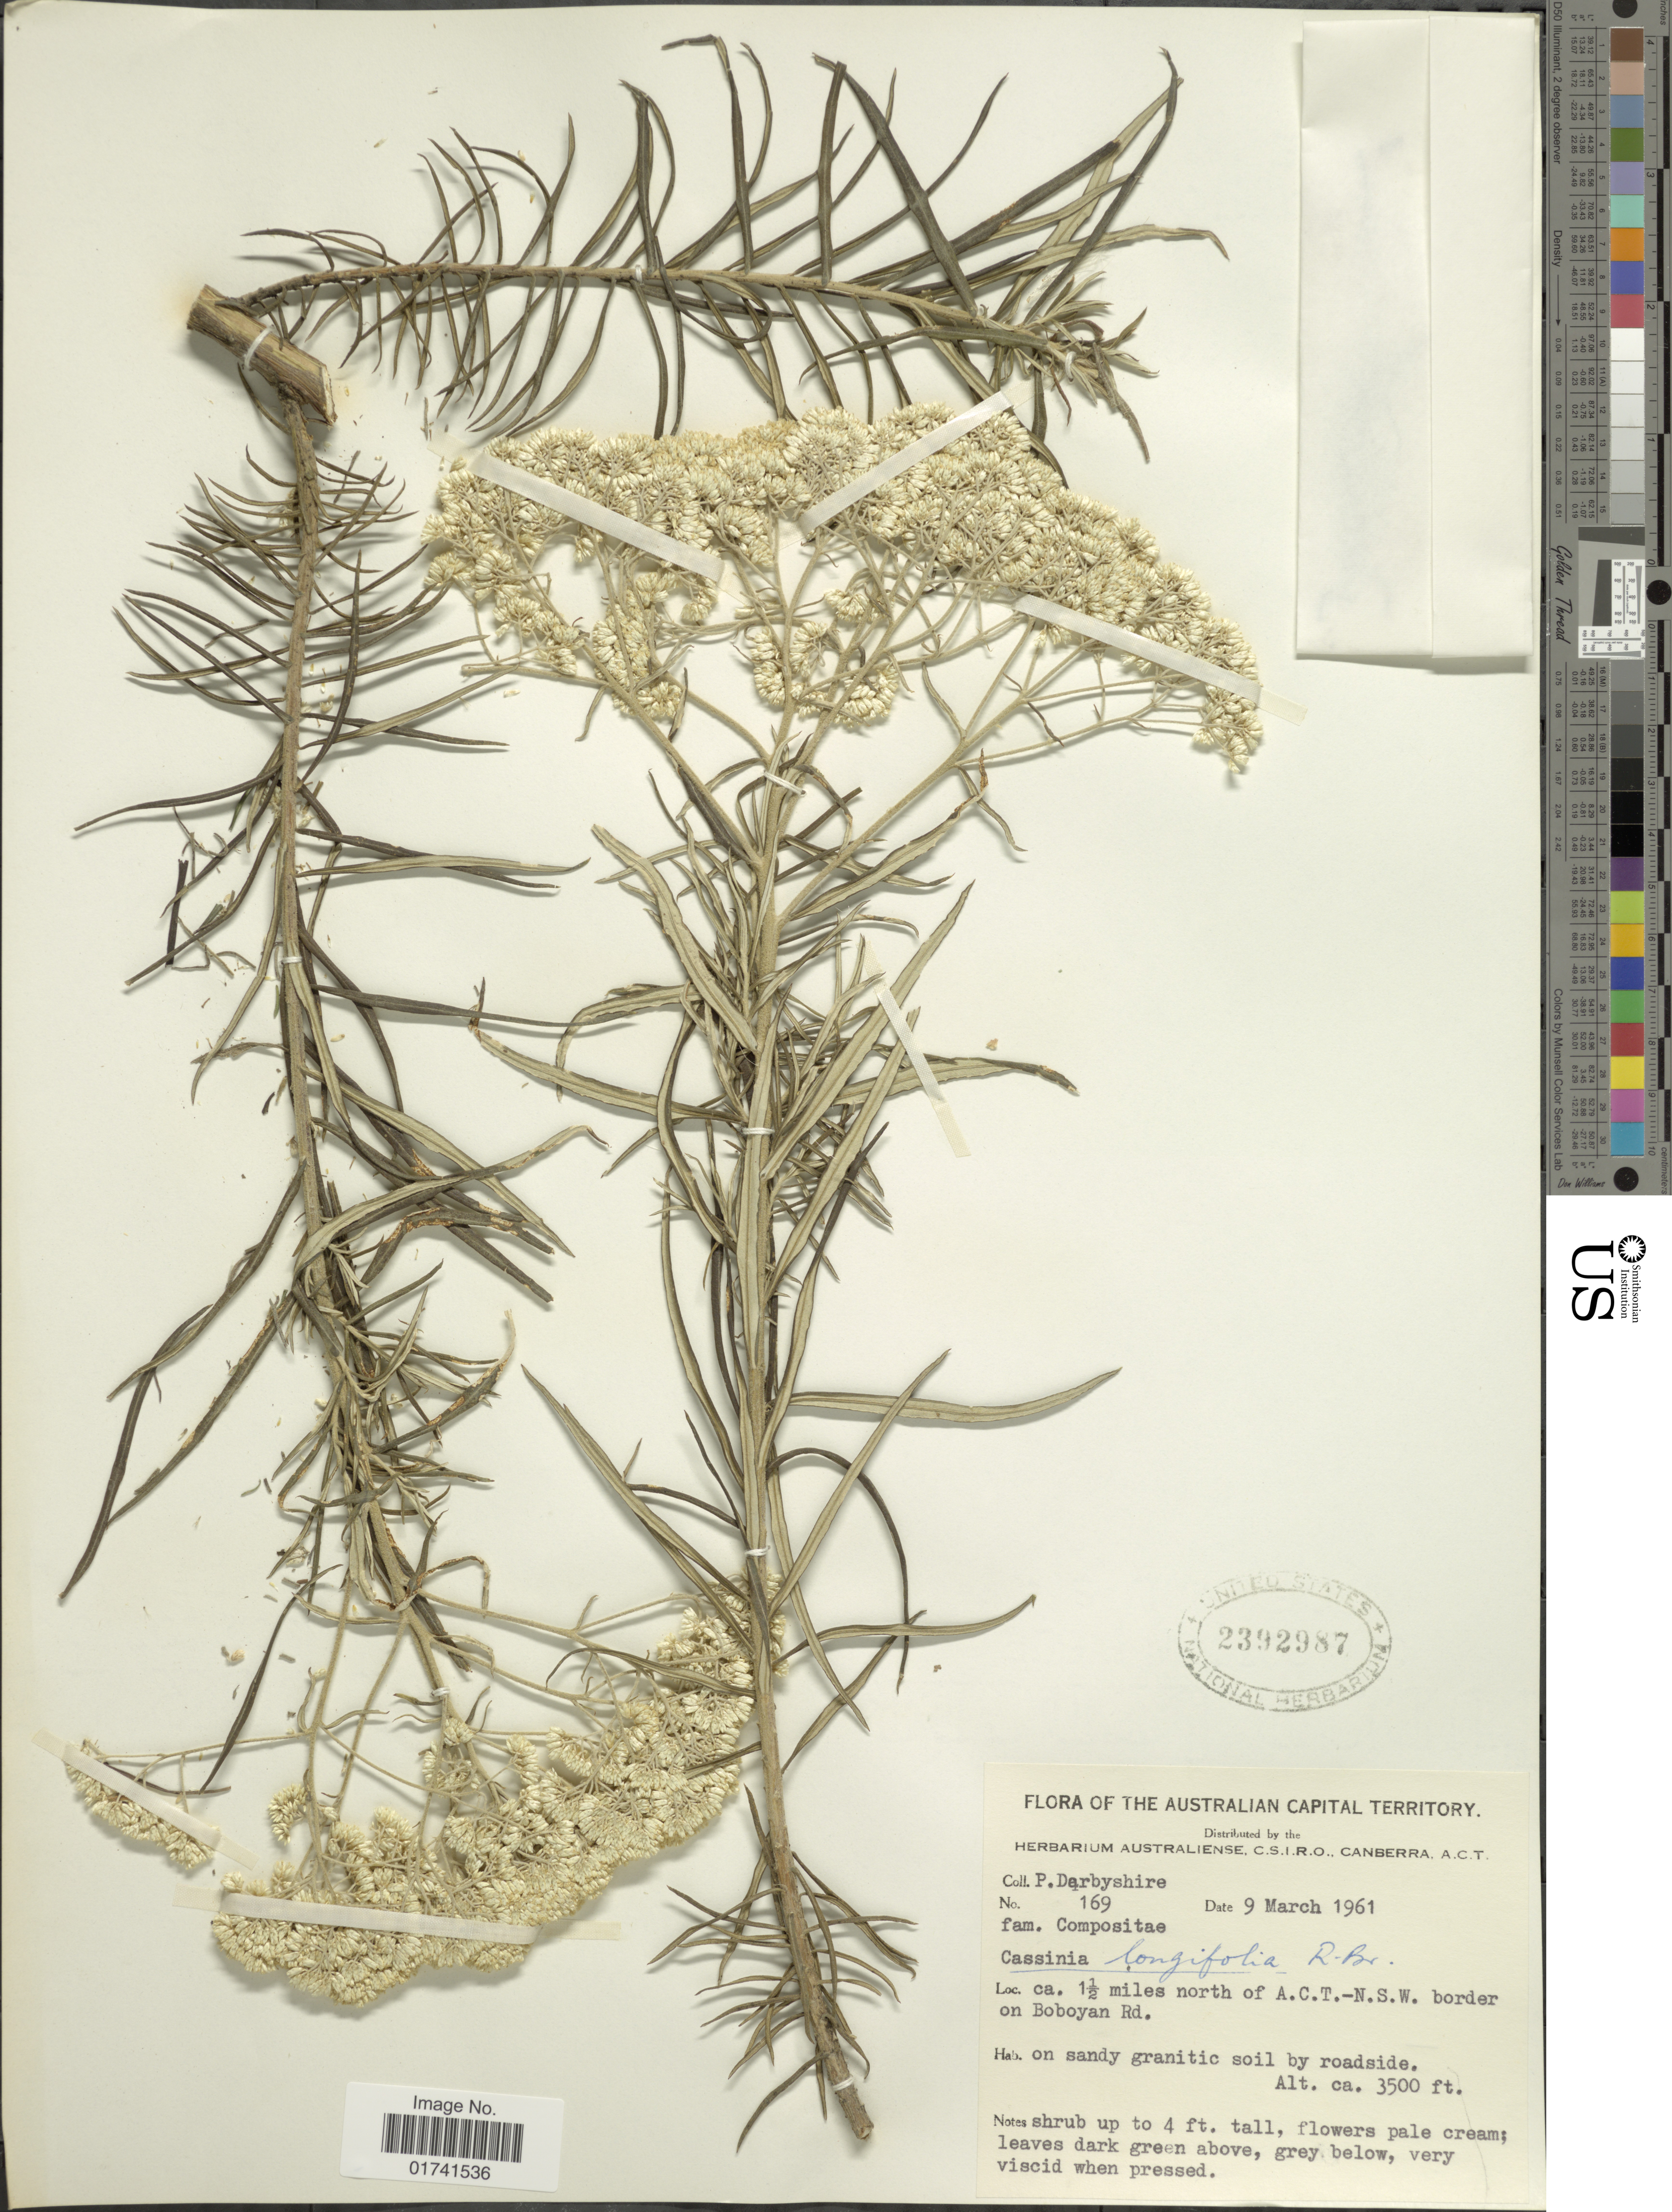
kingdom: Plantae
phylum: Tracheophyta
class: Magnoliopsida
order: Asterales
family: Asteraceae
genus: Cassinia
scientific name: Cassinia longifolia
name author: R. Br.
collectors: P. Darbyshire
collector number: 169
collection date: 1961-03-09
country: Australia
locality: Australian Capital Territory, ca. 1 1/2 miles north of A.C.T.-N.S.W. border on Boboyan Rd., by roadside.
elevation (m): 1067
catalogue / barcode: US 2392987